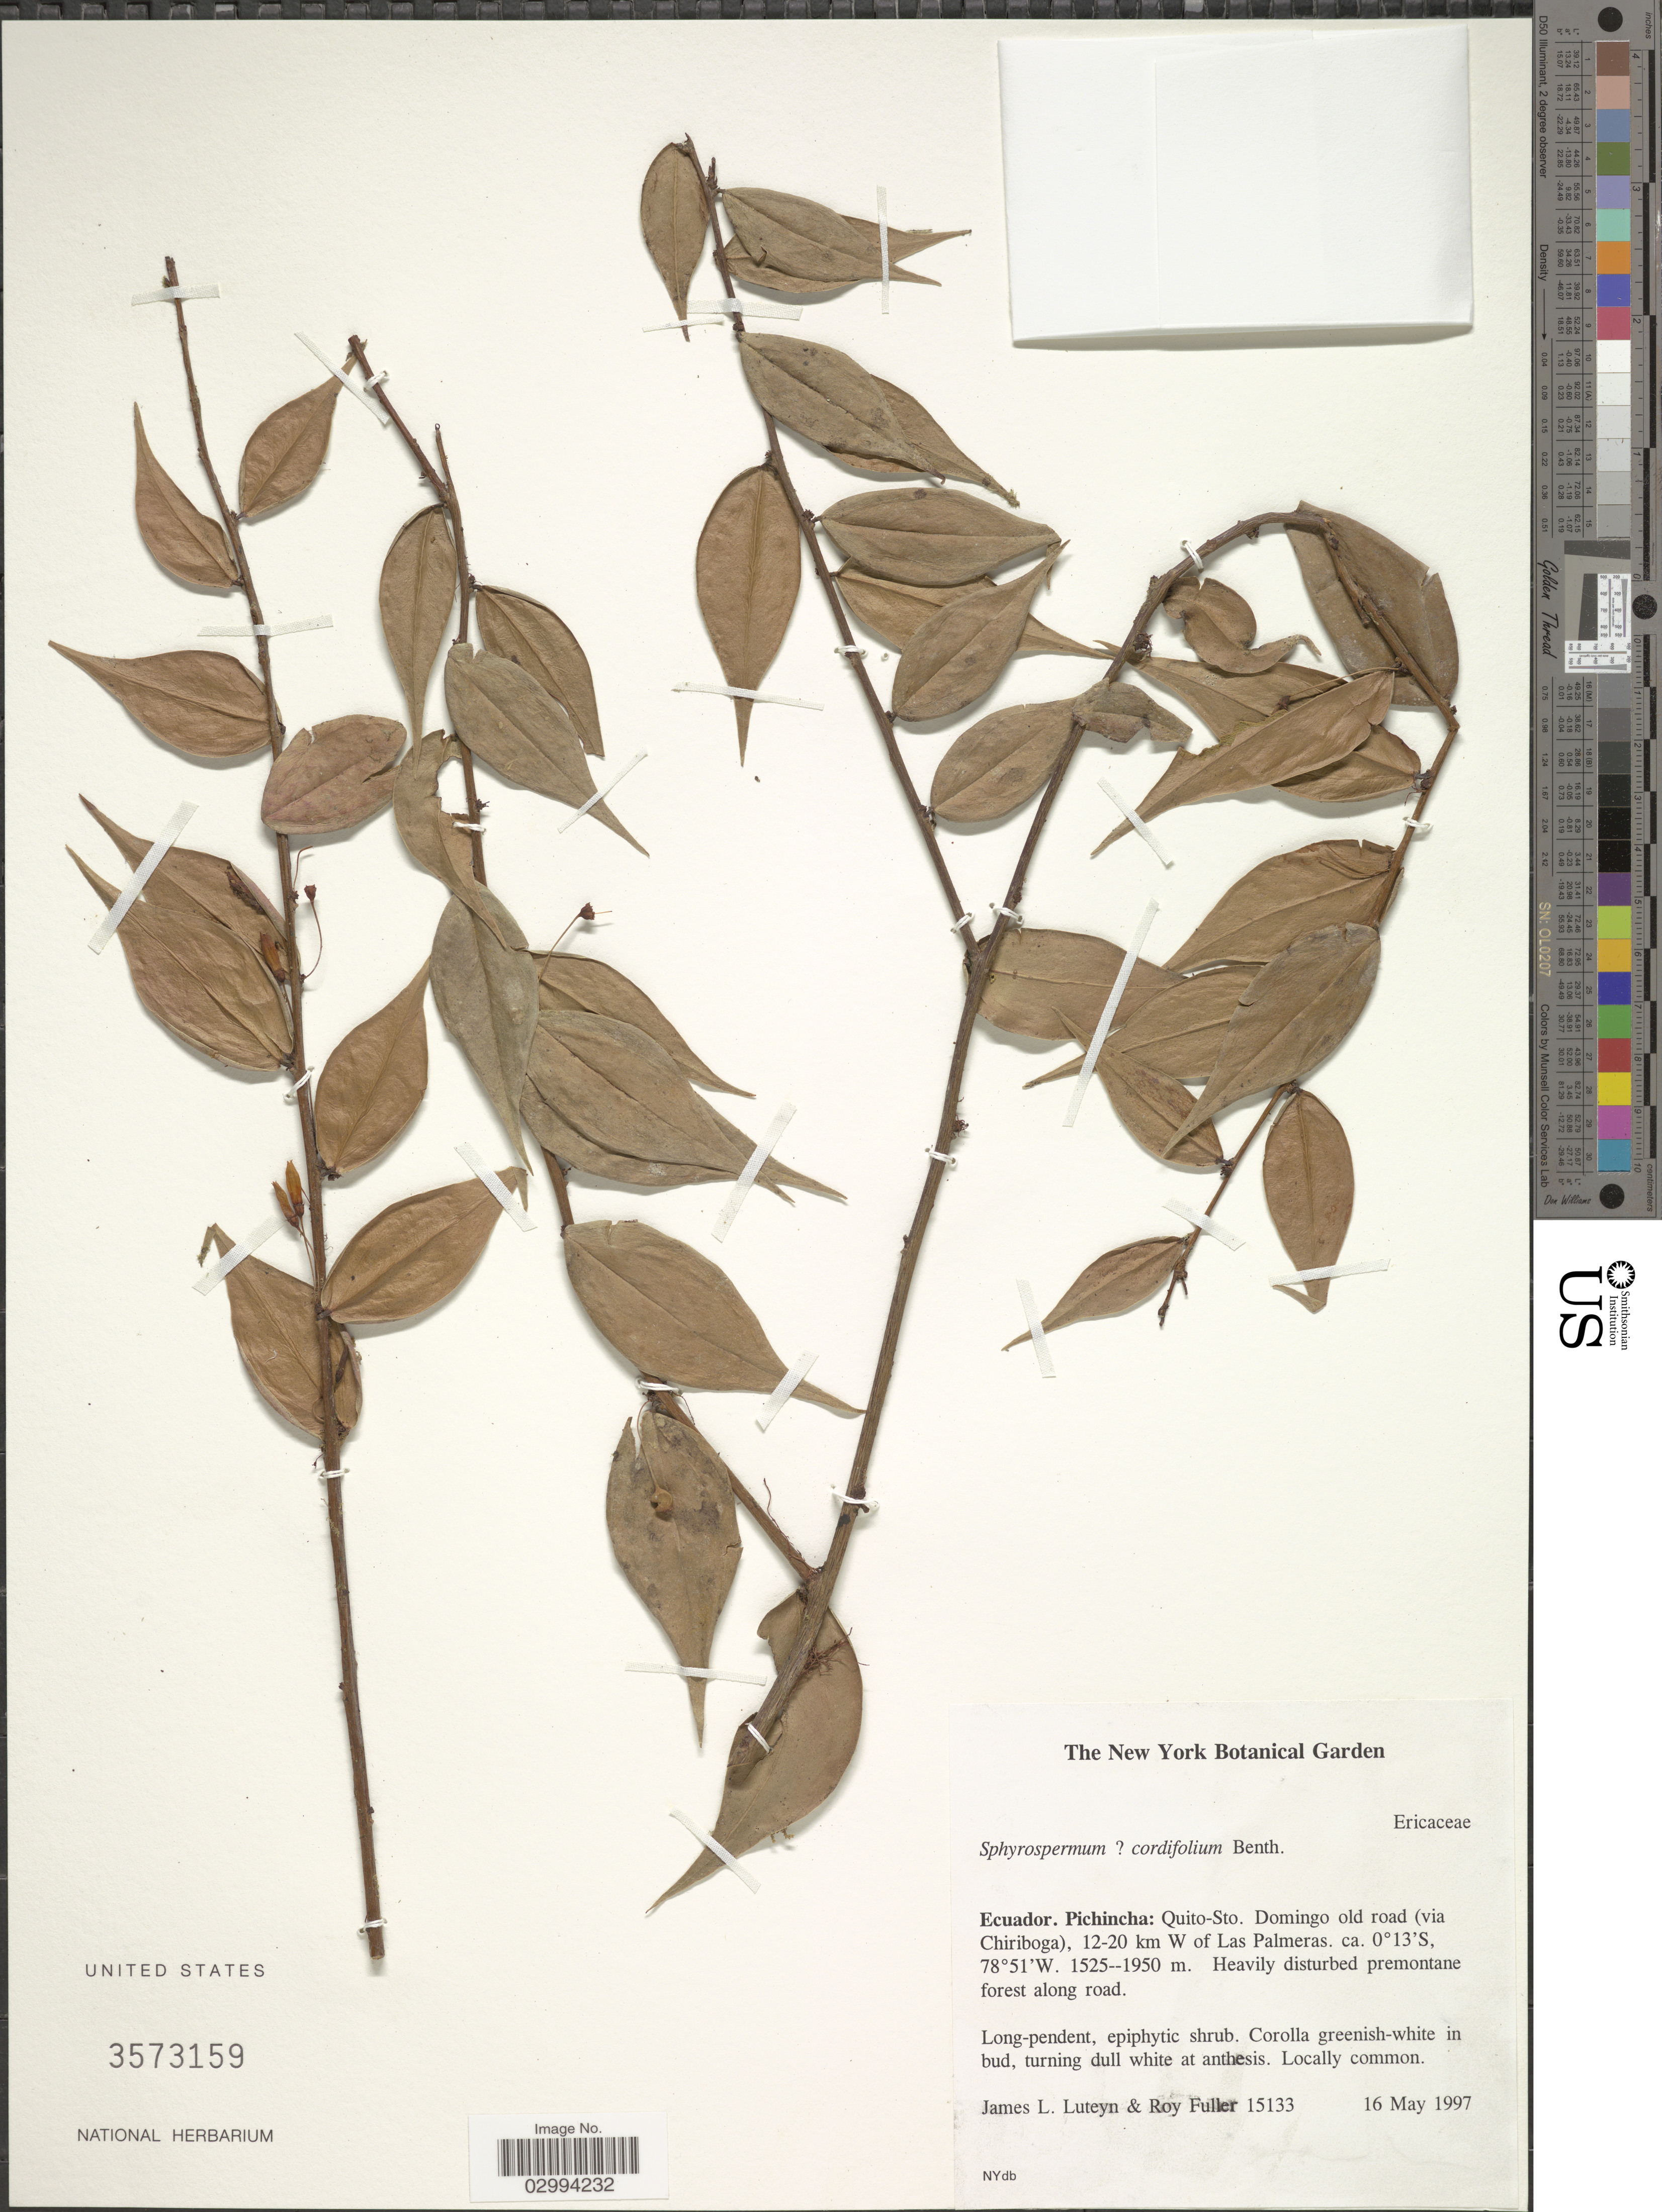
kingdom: Plantae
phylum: Tracheophyta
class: Magnoliopsida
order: Ericales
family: Ericaceae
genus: Sphyrospermum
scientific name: Sphyrospermum cordifolium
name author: Benth.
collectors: J. Luteyn & R. Fuller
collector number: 15133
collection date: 1997-05-16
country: Ecuador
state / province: Pichincha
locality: Quito-Sto. Domingo old road (via Chiriboga), 12-20 km W of Las Palmeras.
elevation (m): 1525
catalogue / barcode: US 3573159